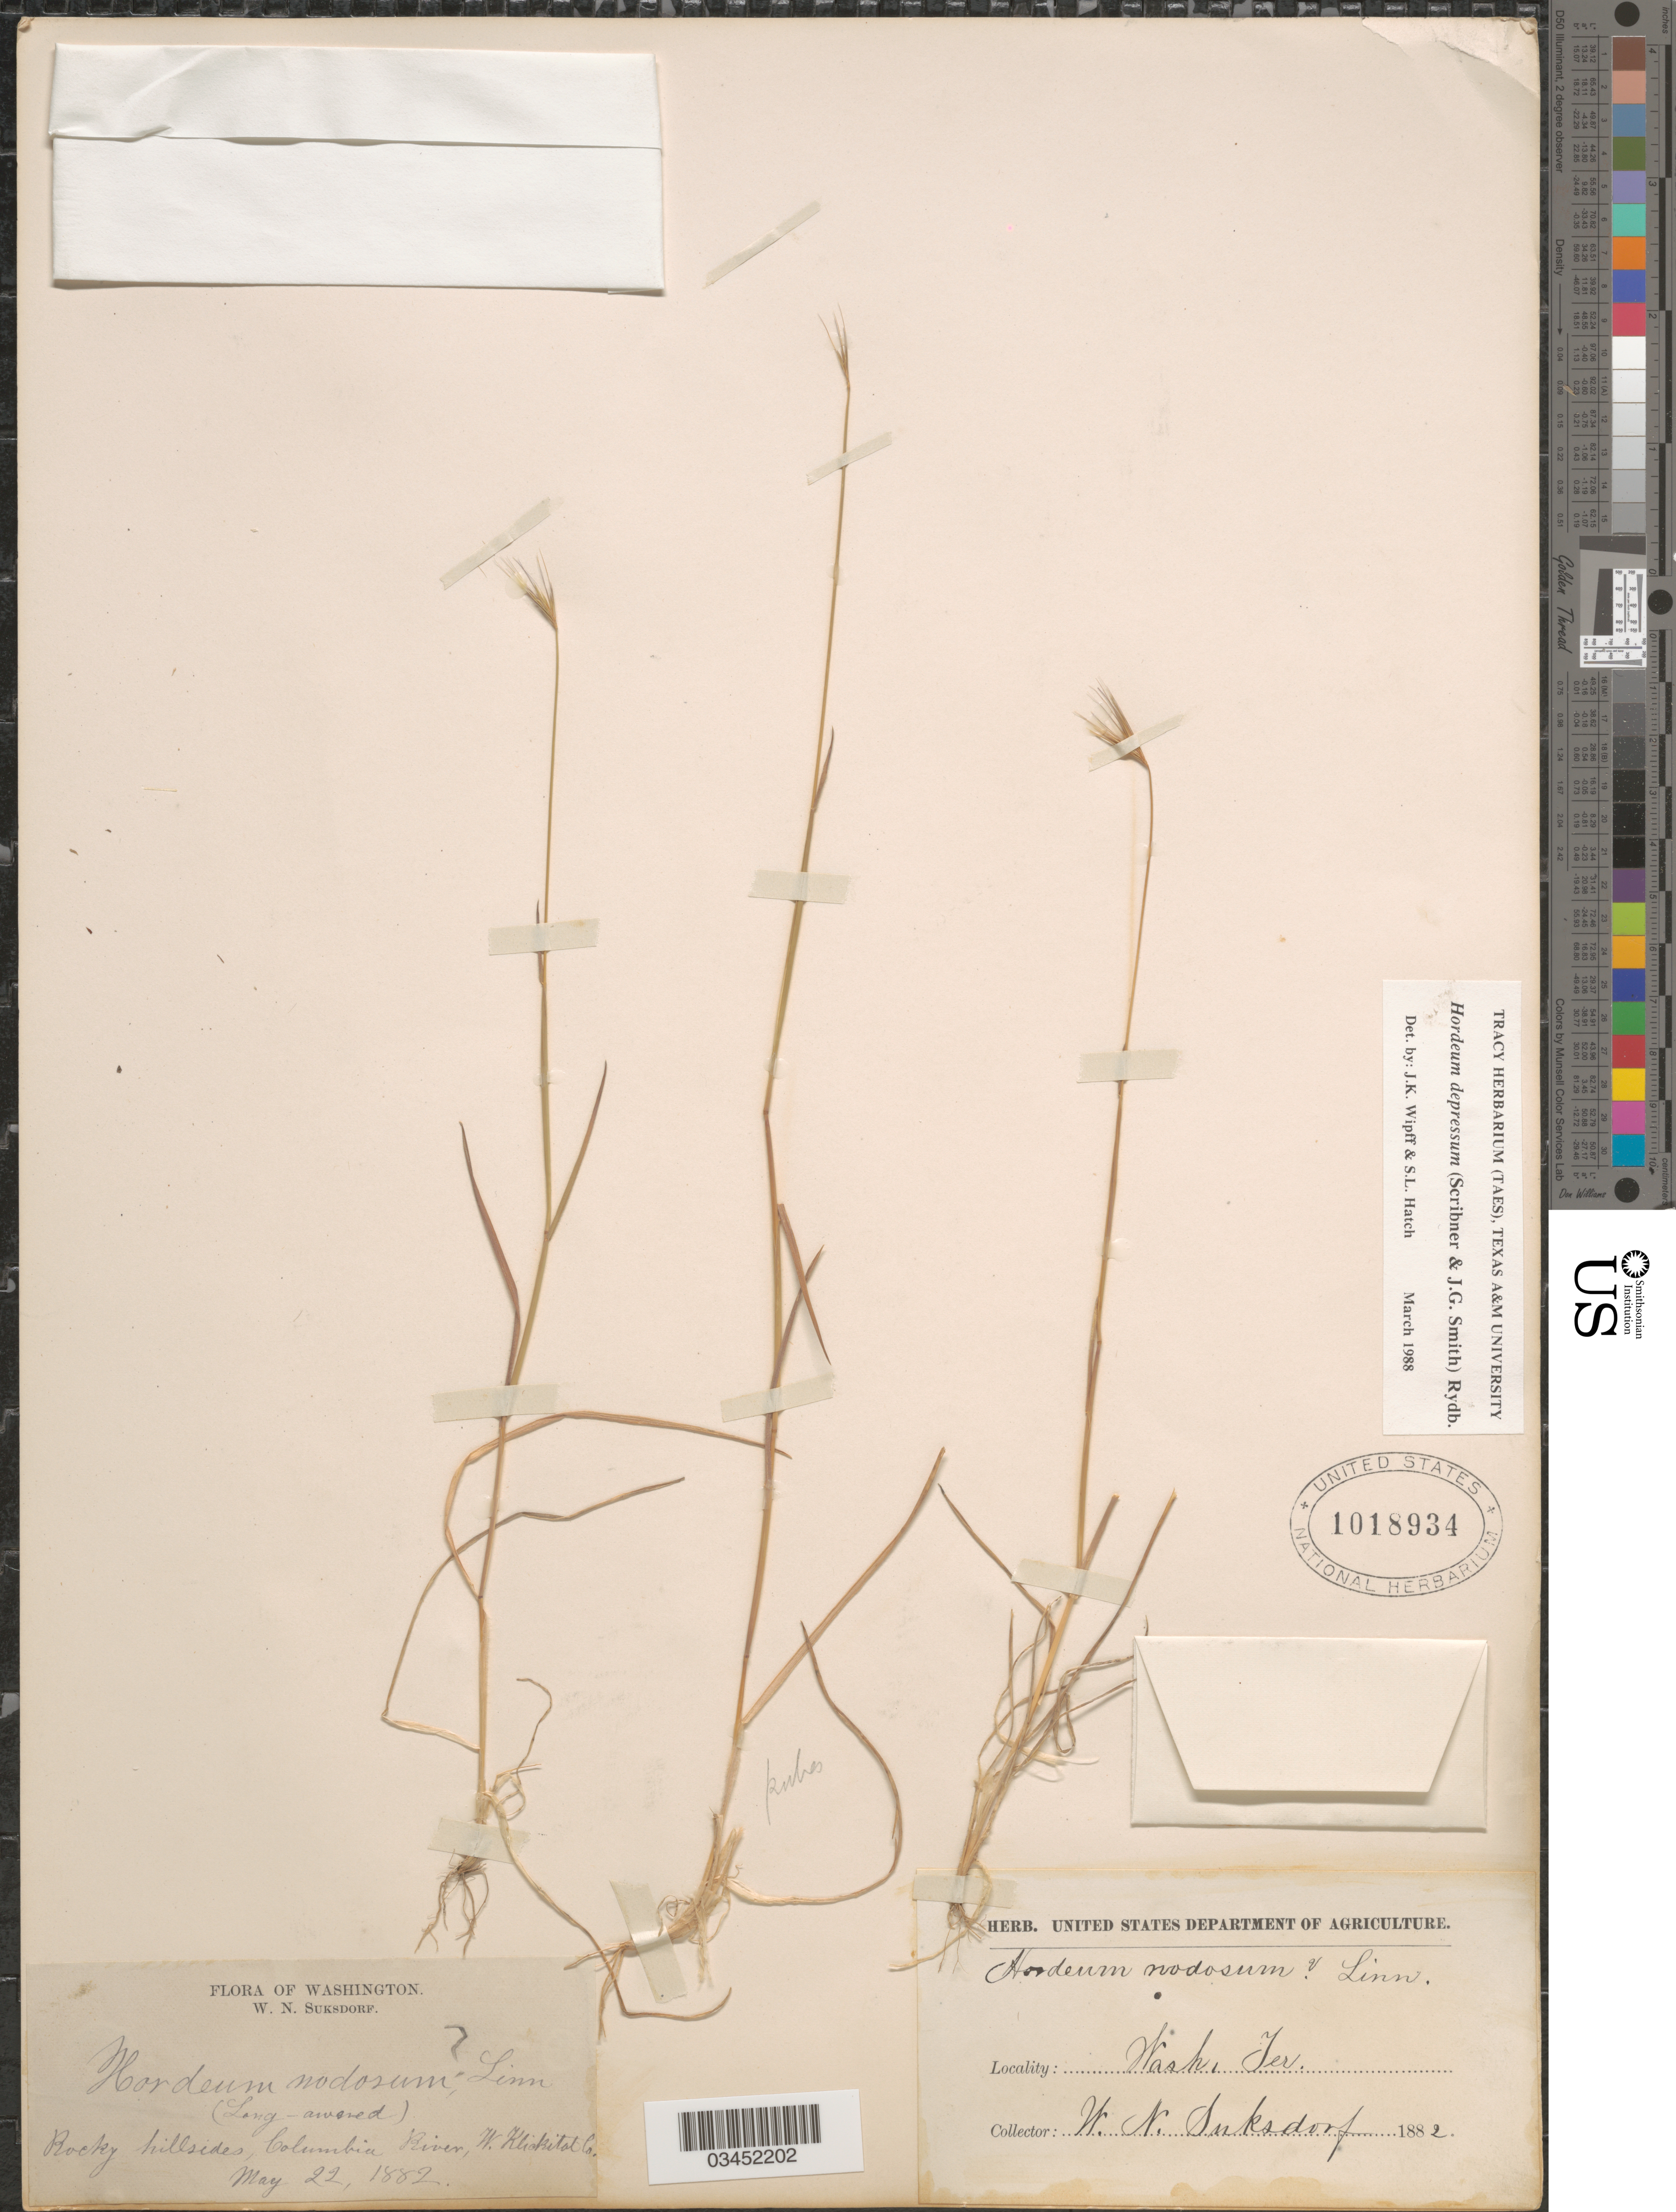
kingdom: Plantae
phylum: Tracheophyta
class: Liliopsida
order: Poales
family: Poaceae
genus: Hordeum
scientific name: Hordeum depressum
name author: (Scribn. & J.G. Sm.) Rydb.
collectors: W. N. Suksdorf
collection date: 1882-05-22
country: United States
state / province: Washington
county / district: Klickitat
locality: Rocky hillsides, Columbia River, W. Klickitat Co. Wash. Ter.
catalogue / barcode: US 1018934